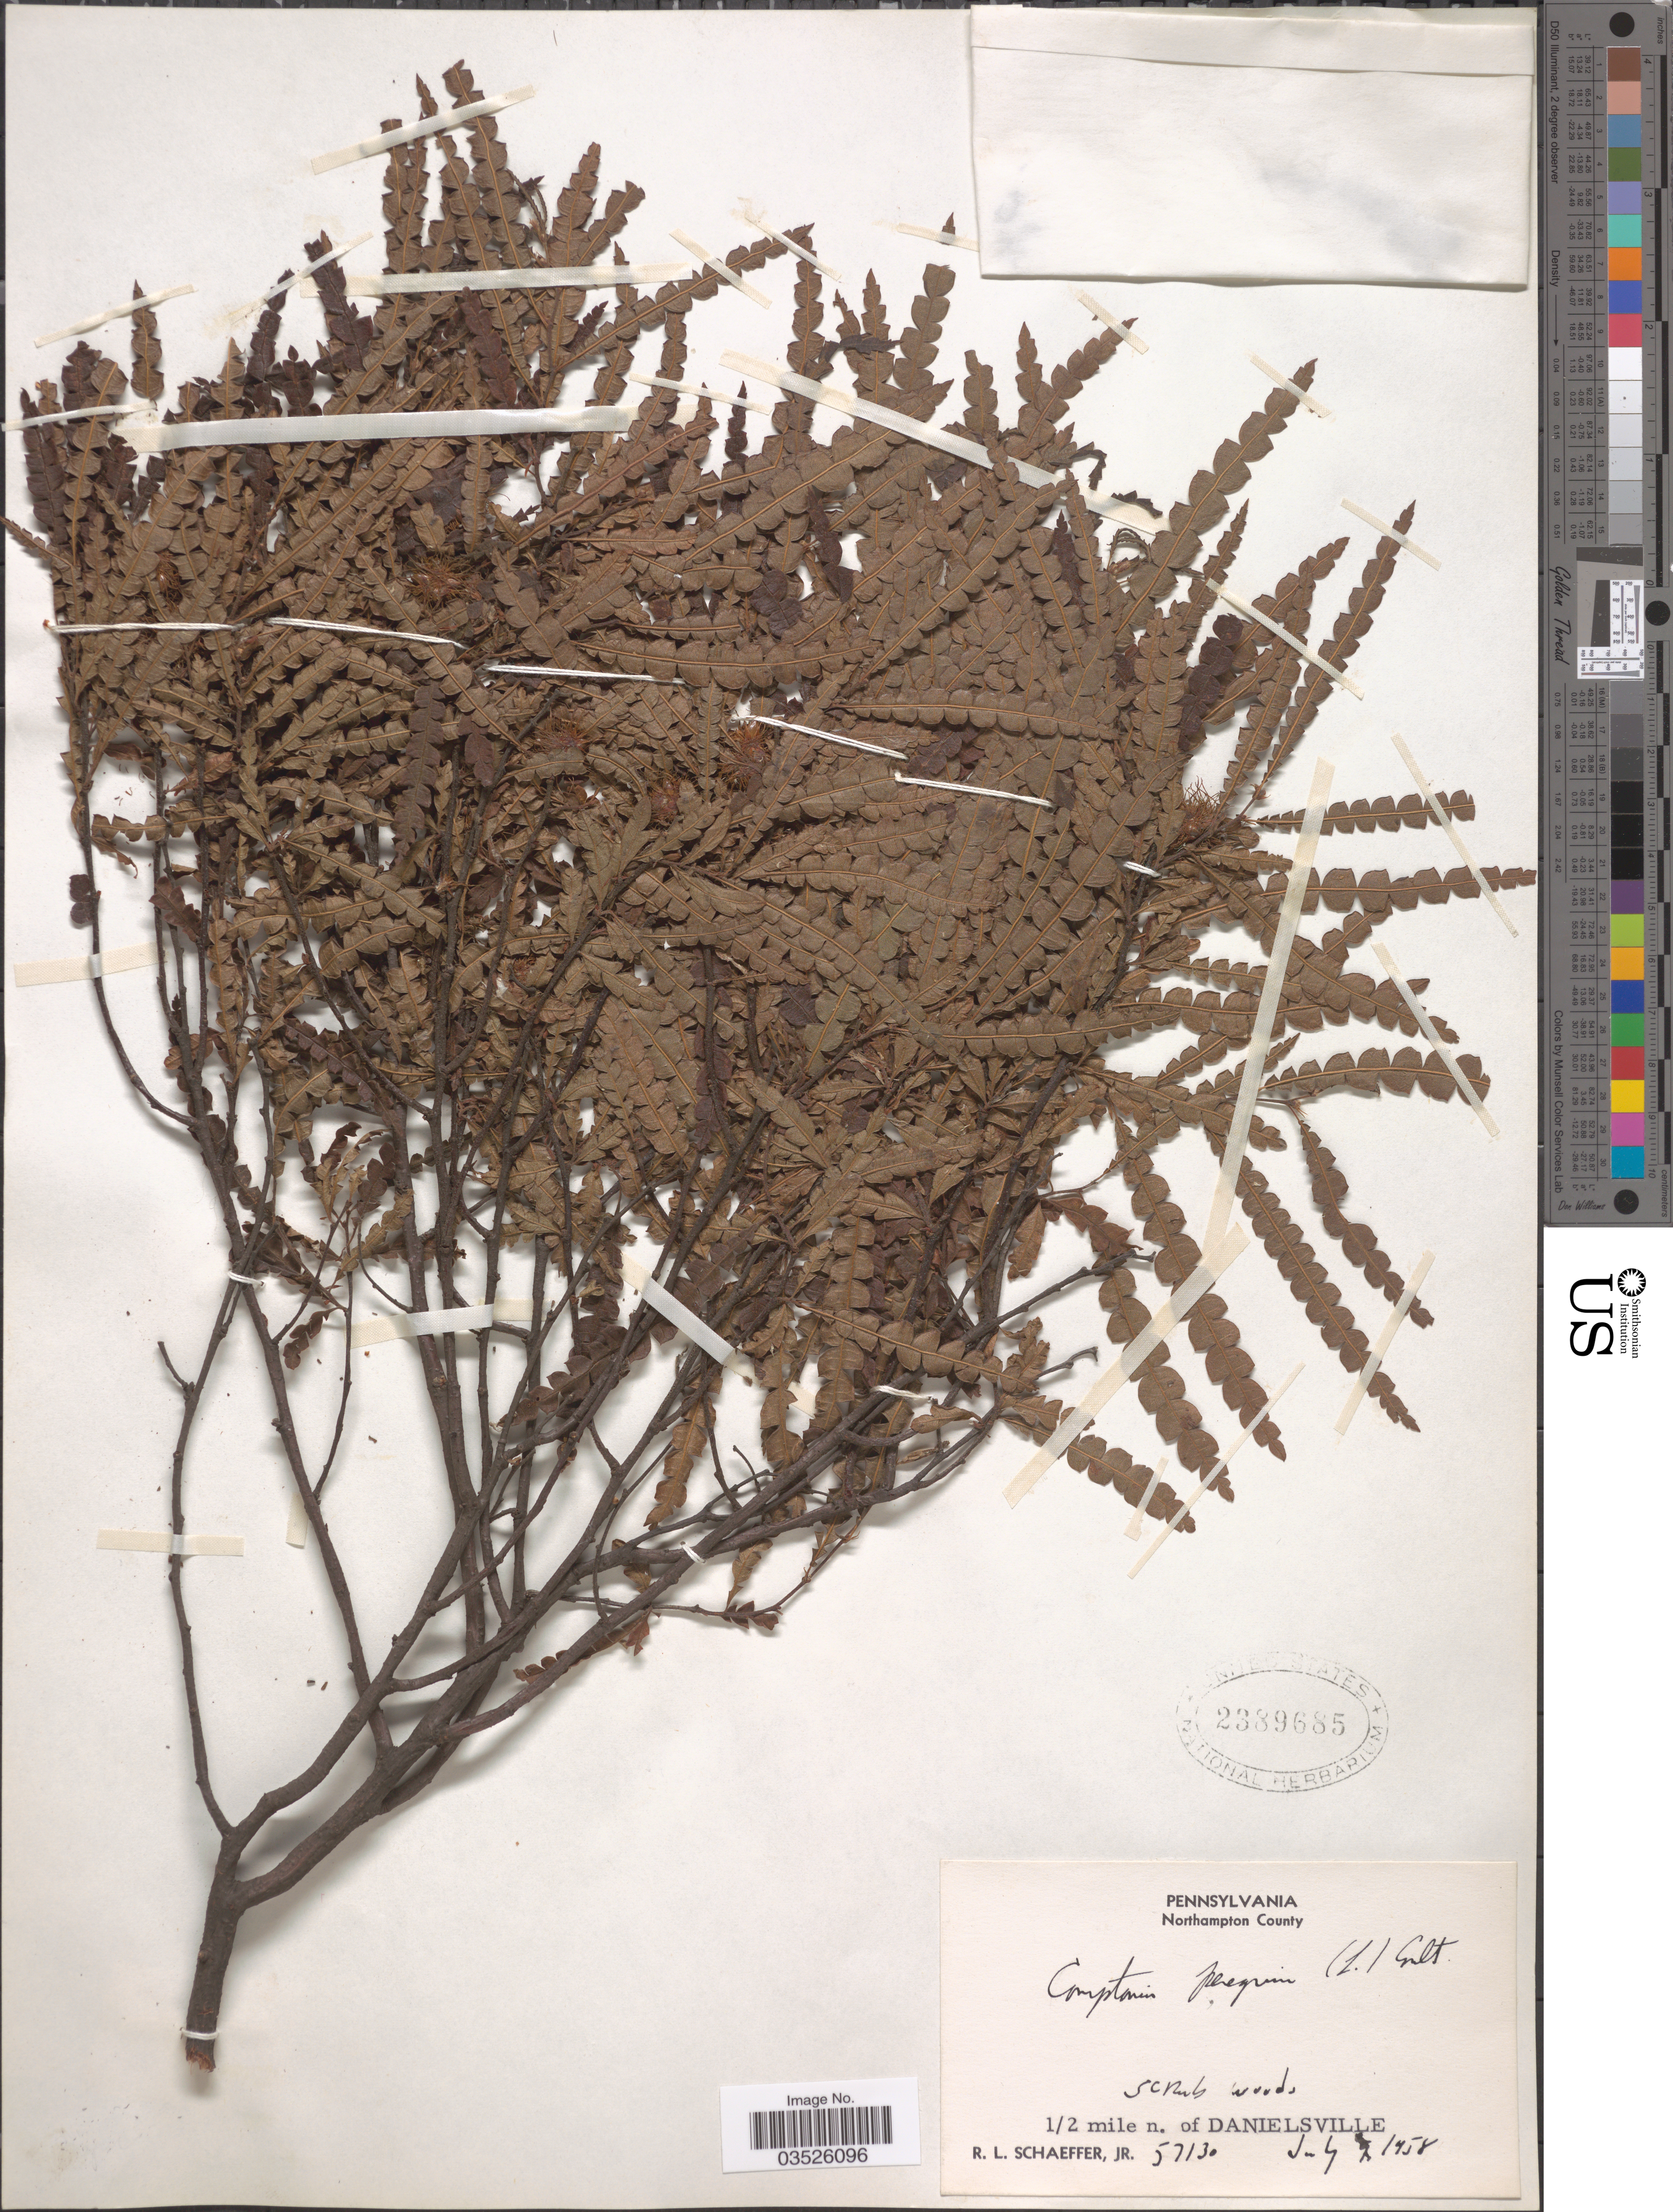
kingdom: Plantae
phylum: Tracheophyta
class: Magnoliopsida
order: Fagales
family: Myricaceae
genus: Comptonia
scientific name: Comptonia peregrina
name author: (L.) J.M. Coult.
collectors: R. L. Schaeffer Jr.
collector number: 5713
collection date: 1958-07-09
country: United States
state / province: Pennsylvania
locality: Northampton County. ½ mile n. of Danielsville.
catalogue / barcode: US 2389685